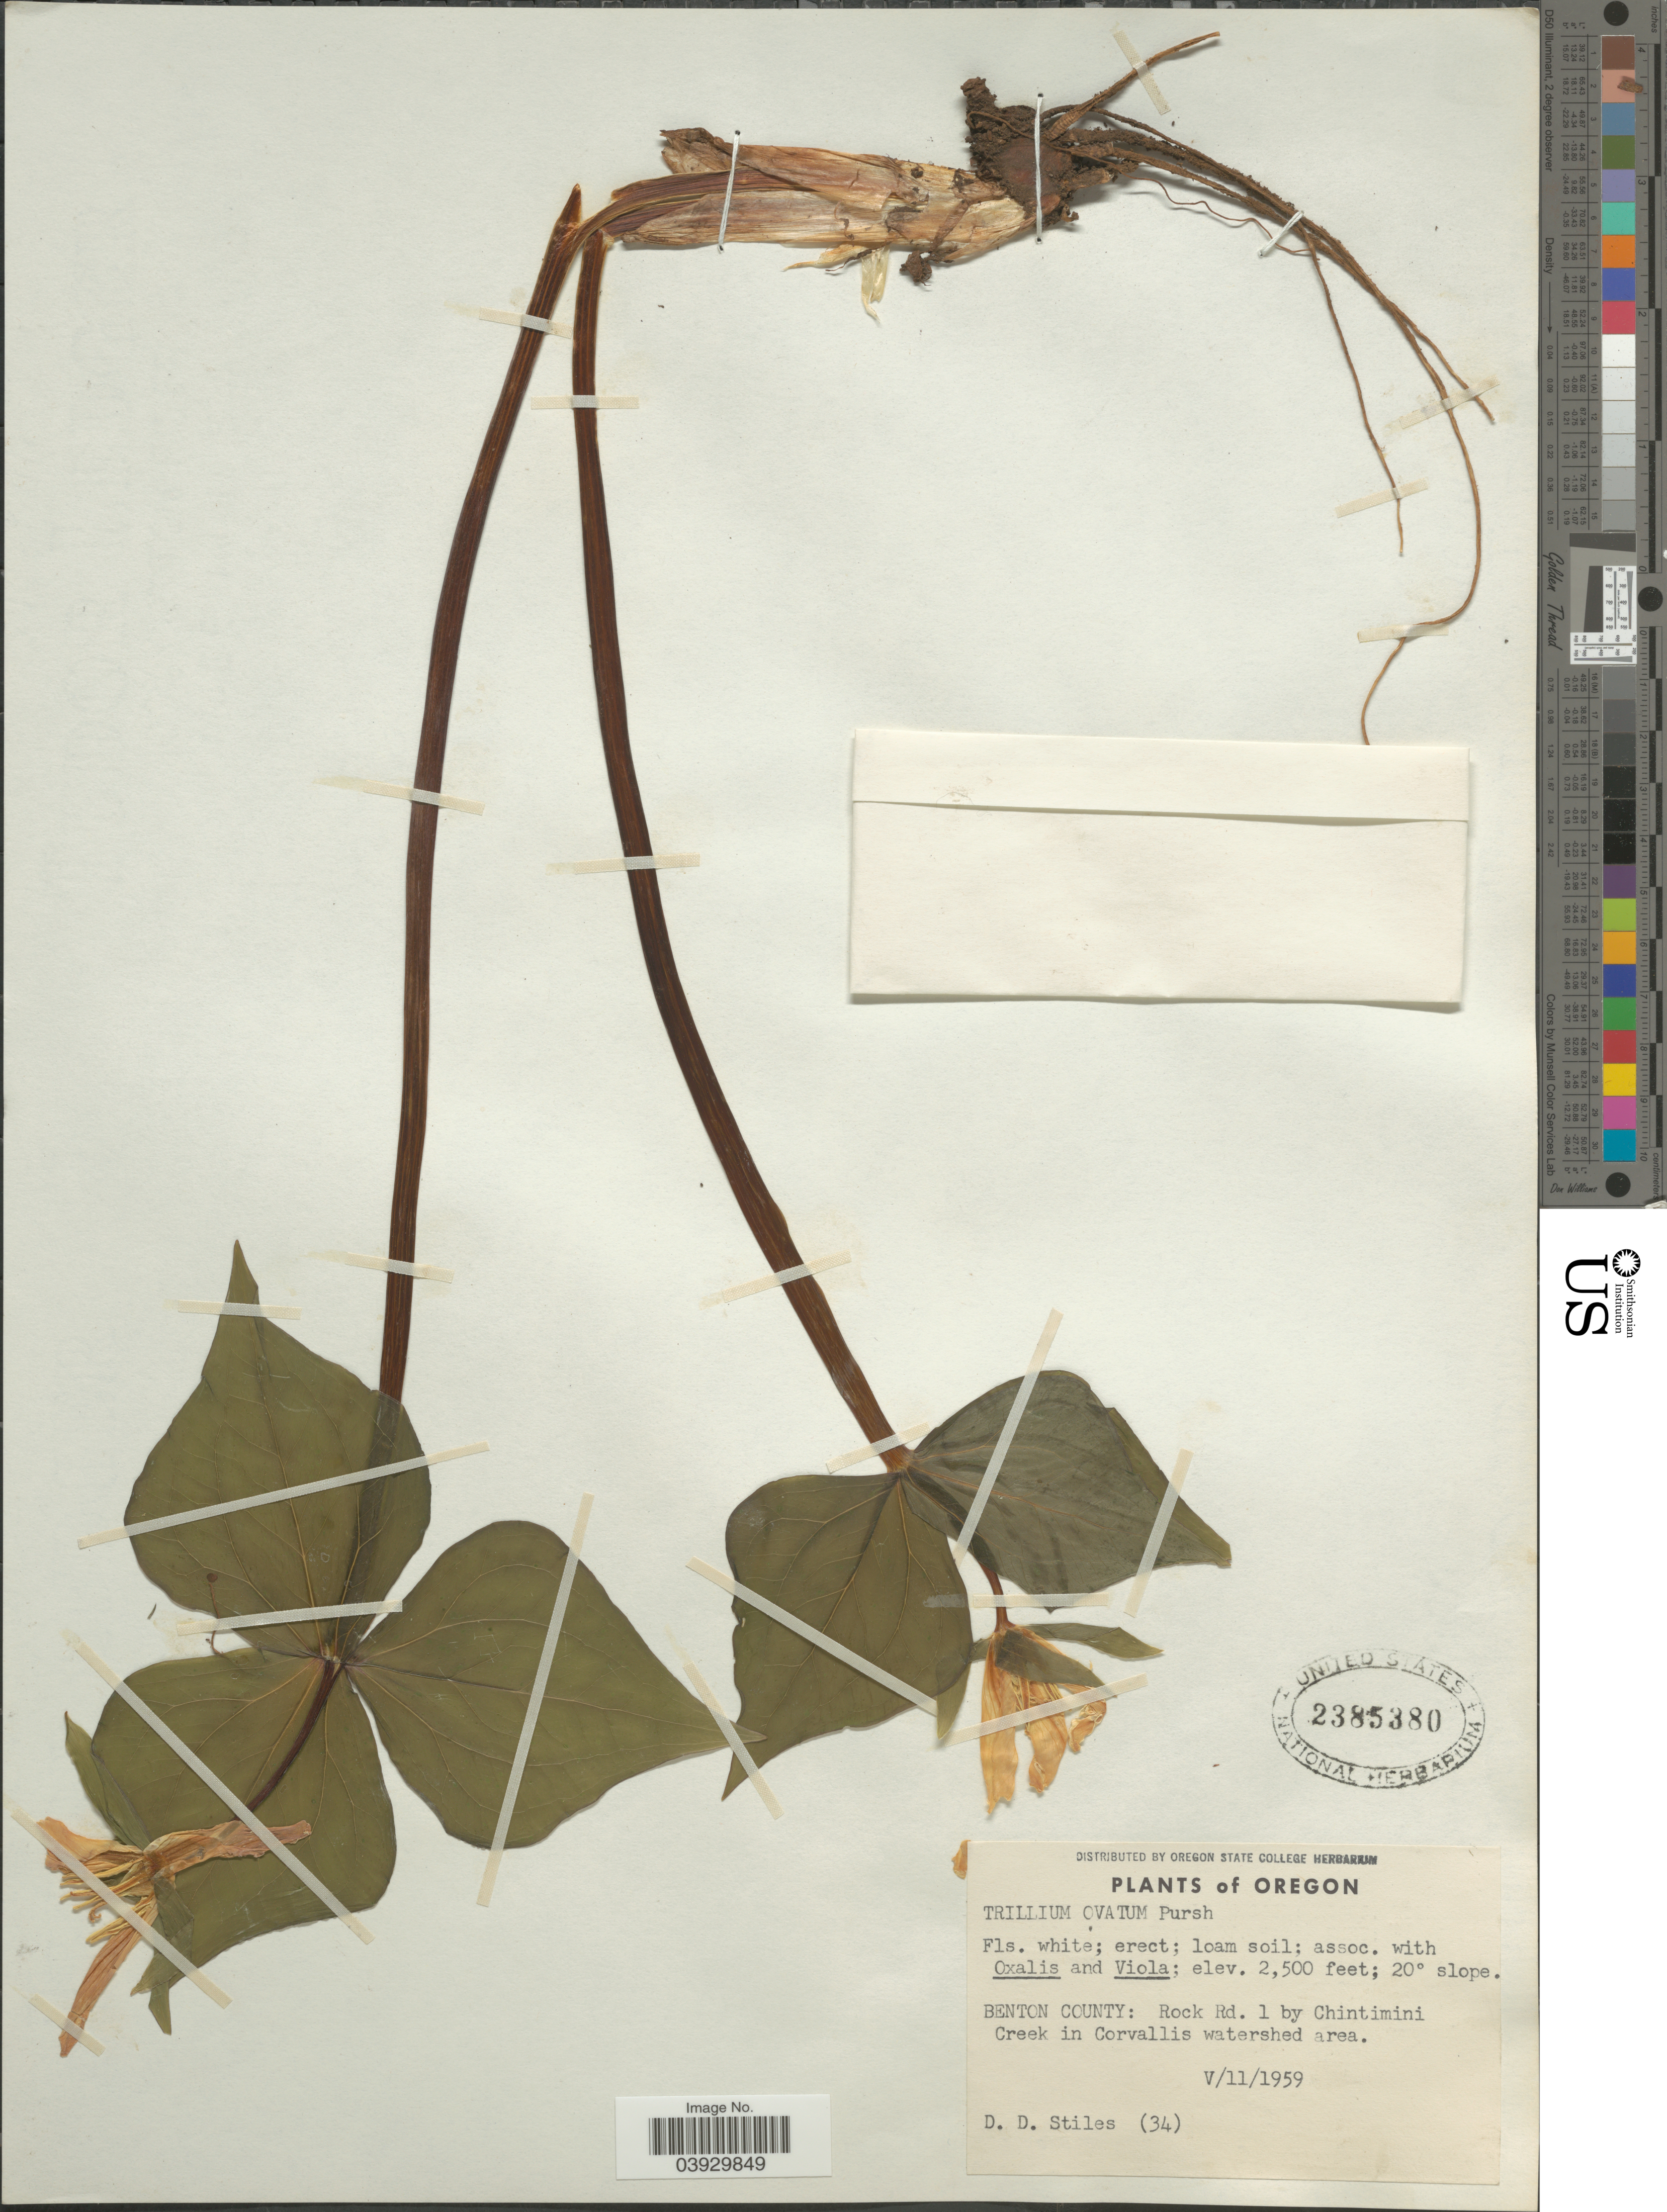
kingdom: Plantae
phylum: Tracheophyta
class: Liliopsida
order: Liliales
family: Melanthiaceae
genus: Trillium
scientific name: Trillium ovatum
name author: Pursh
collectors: D. Stiles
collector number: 34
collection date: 1959-05-11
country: United States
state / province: Oregon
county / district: Benton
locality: Benton County: Rock Rd. 1 by Chintimini Creek in Corvallis watershed area.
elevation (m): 762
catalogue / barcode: US 2385380